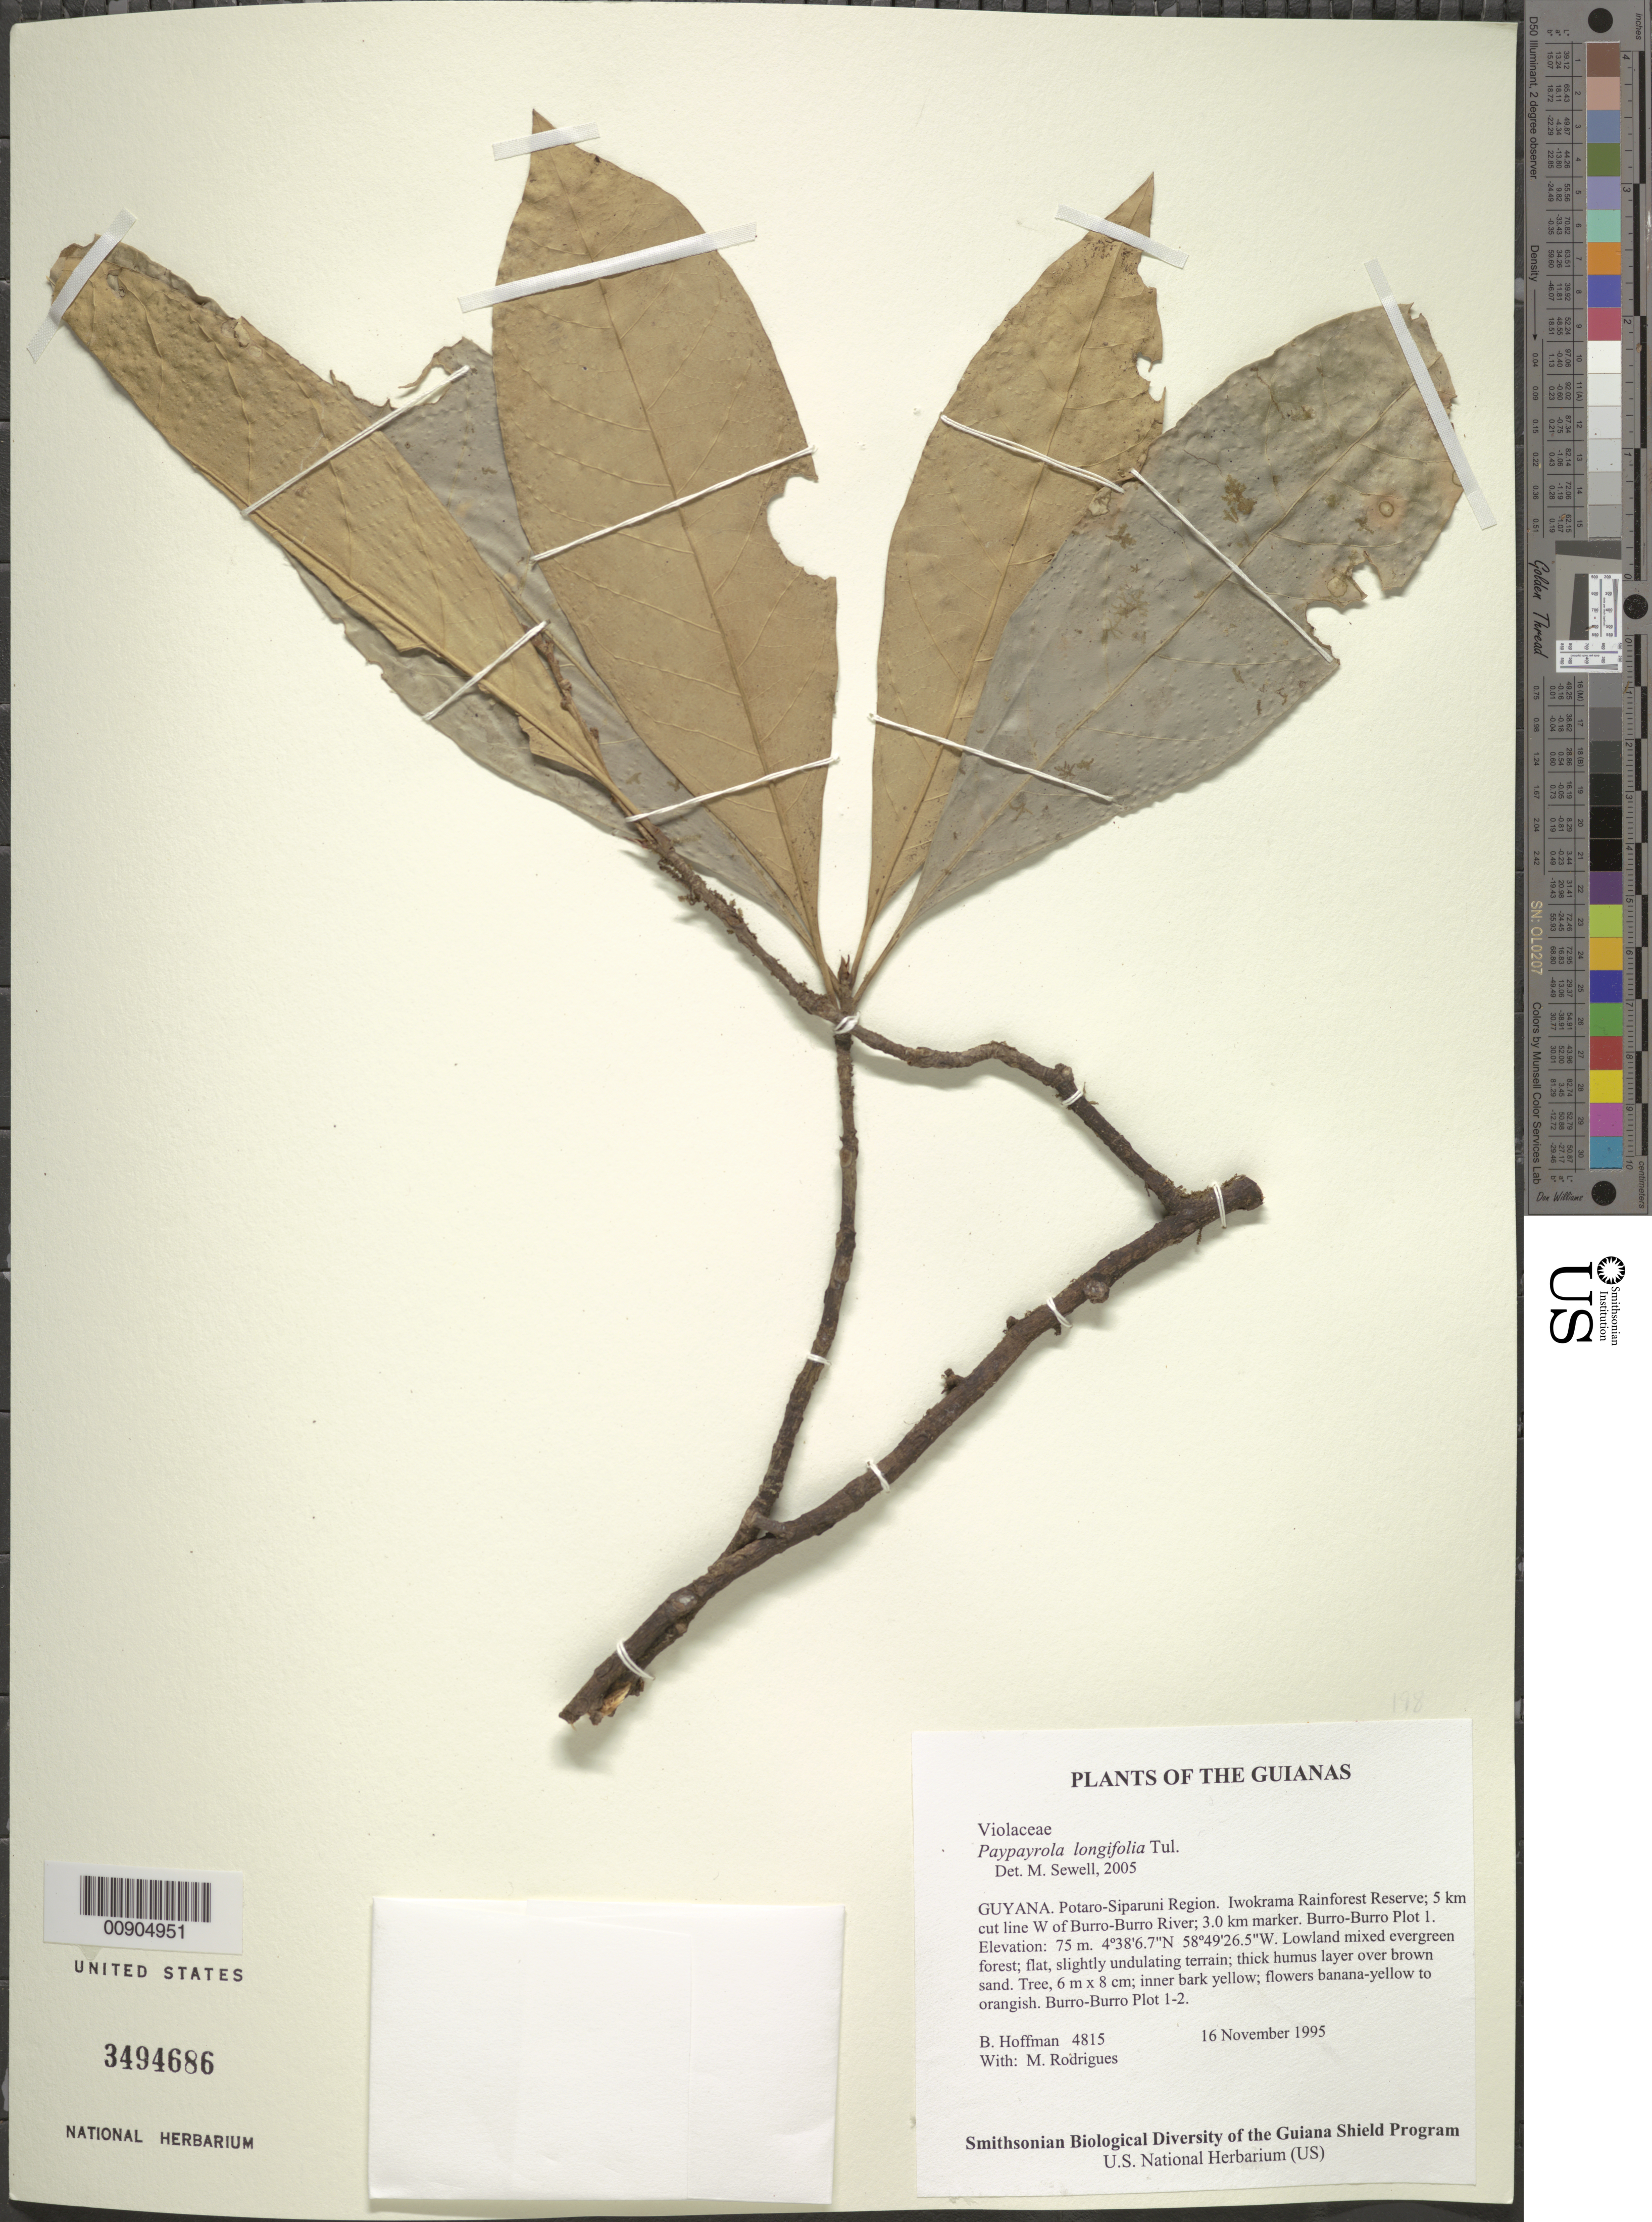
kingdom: Plantae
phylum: Tracheophyta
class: Magnoliopsida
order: Malpighiales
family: Violaceae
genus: Paypayrola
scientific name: Paypayrola longifolia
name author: Tul.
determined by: Sewell, M.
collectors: B. Hoffman & M. T. Rodrigues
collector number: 4815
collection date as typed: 16 November 1995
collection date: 1995-11-16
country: Guyana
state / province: Potaro-Siparuni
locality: Iwokrama Rainforest Reserve; 5 km cut line W of Burro-Burro River; 3.0 km marker. Burro-Burro Plot 1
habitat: Lowland mixed evergreen forest; flat, slightly undulating terrain; thick humus layer over brown sand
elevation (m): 75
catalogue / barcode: US 3494686